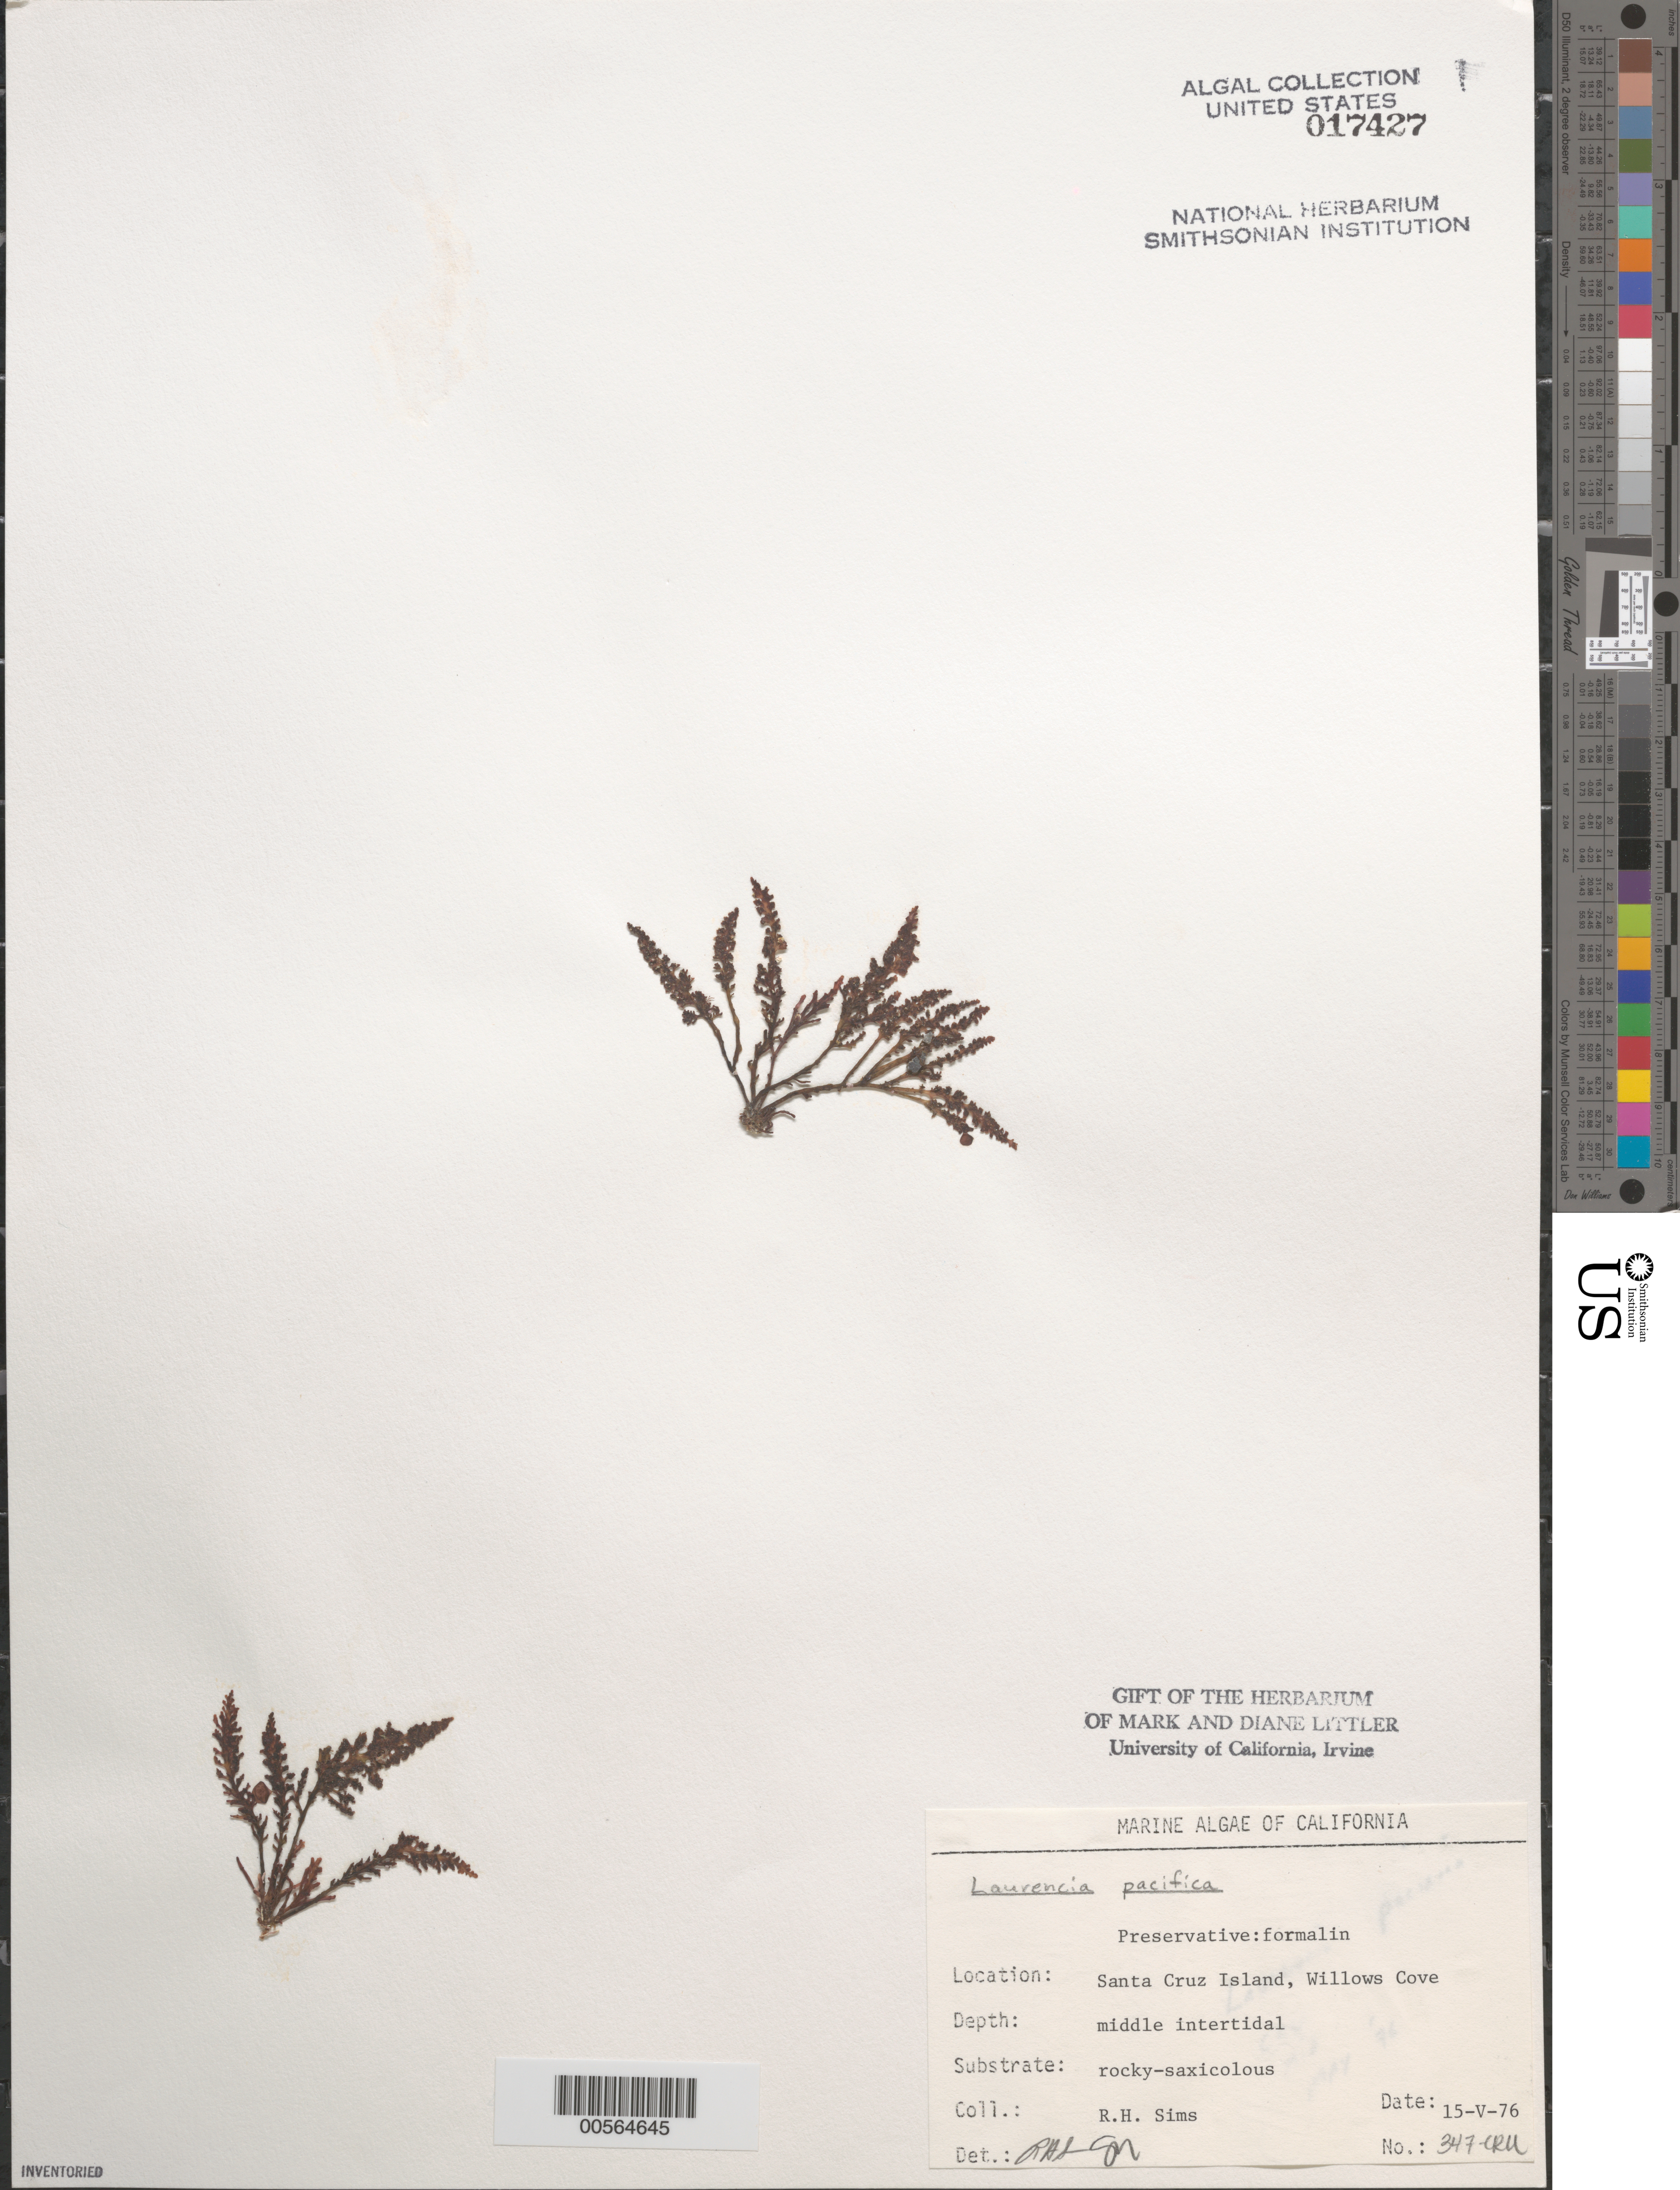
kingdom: Plantae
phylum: Rhodophyta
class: Florideophyceae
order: Ceramiales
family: Rhodomelaceae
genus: Laurencia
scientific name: Laurencia pacifica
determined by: Sims, Robert H.; Murray, S. N.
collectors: R. H. Sims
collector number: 347-cru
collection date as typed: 15 May 1976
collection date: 1976-05-15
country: United States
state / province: California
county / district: Santa Barbara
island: Santa Cruz Island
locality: Willows Cove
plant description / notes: BLM-SOCALBIGHT Rocky Intertidal Survey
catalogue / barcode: US 17427